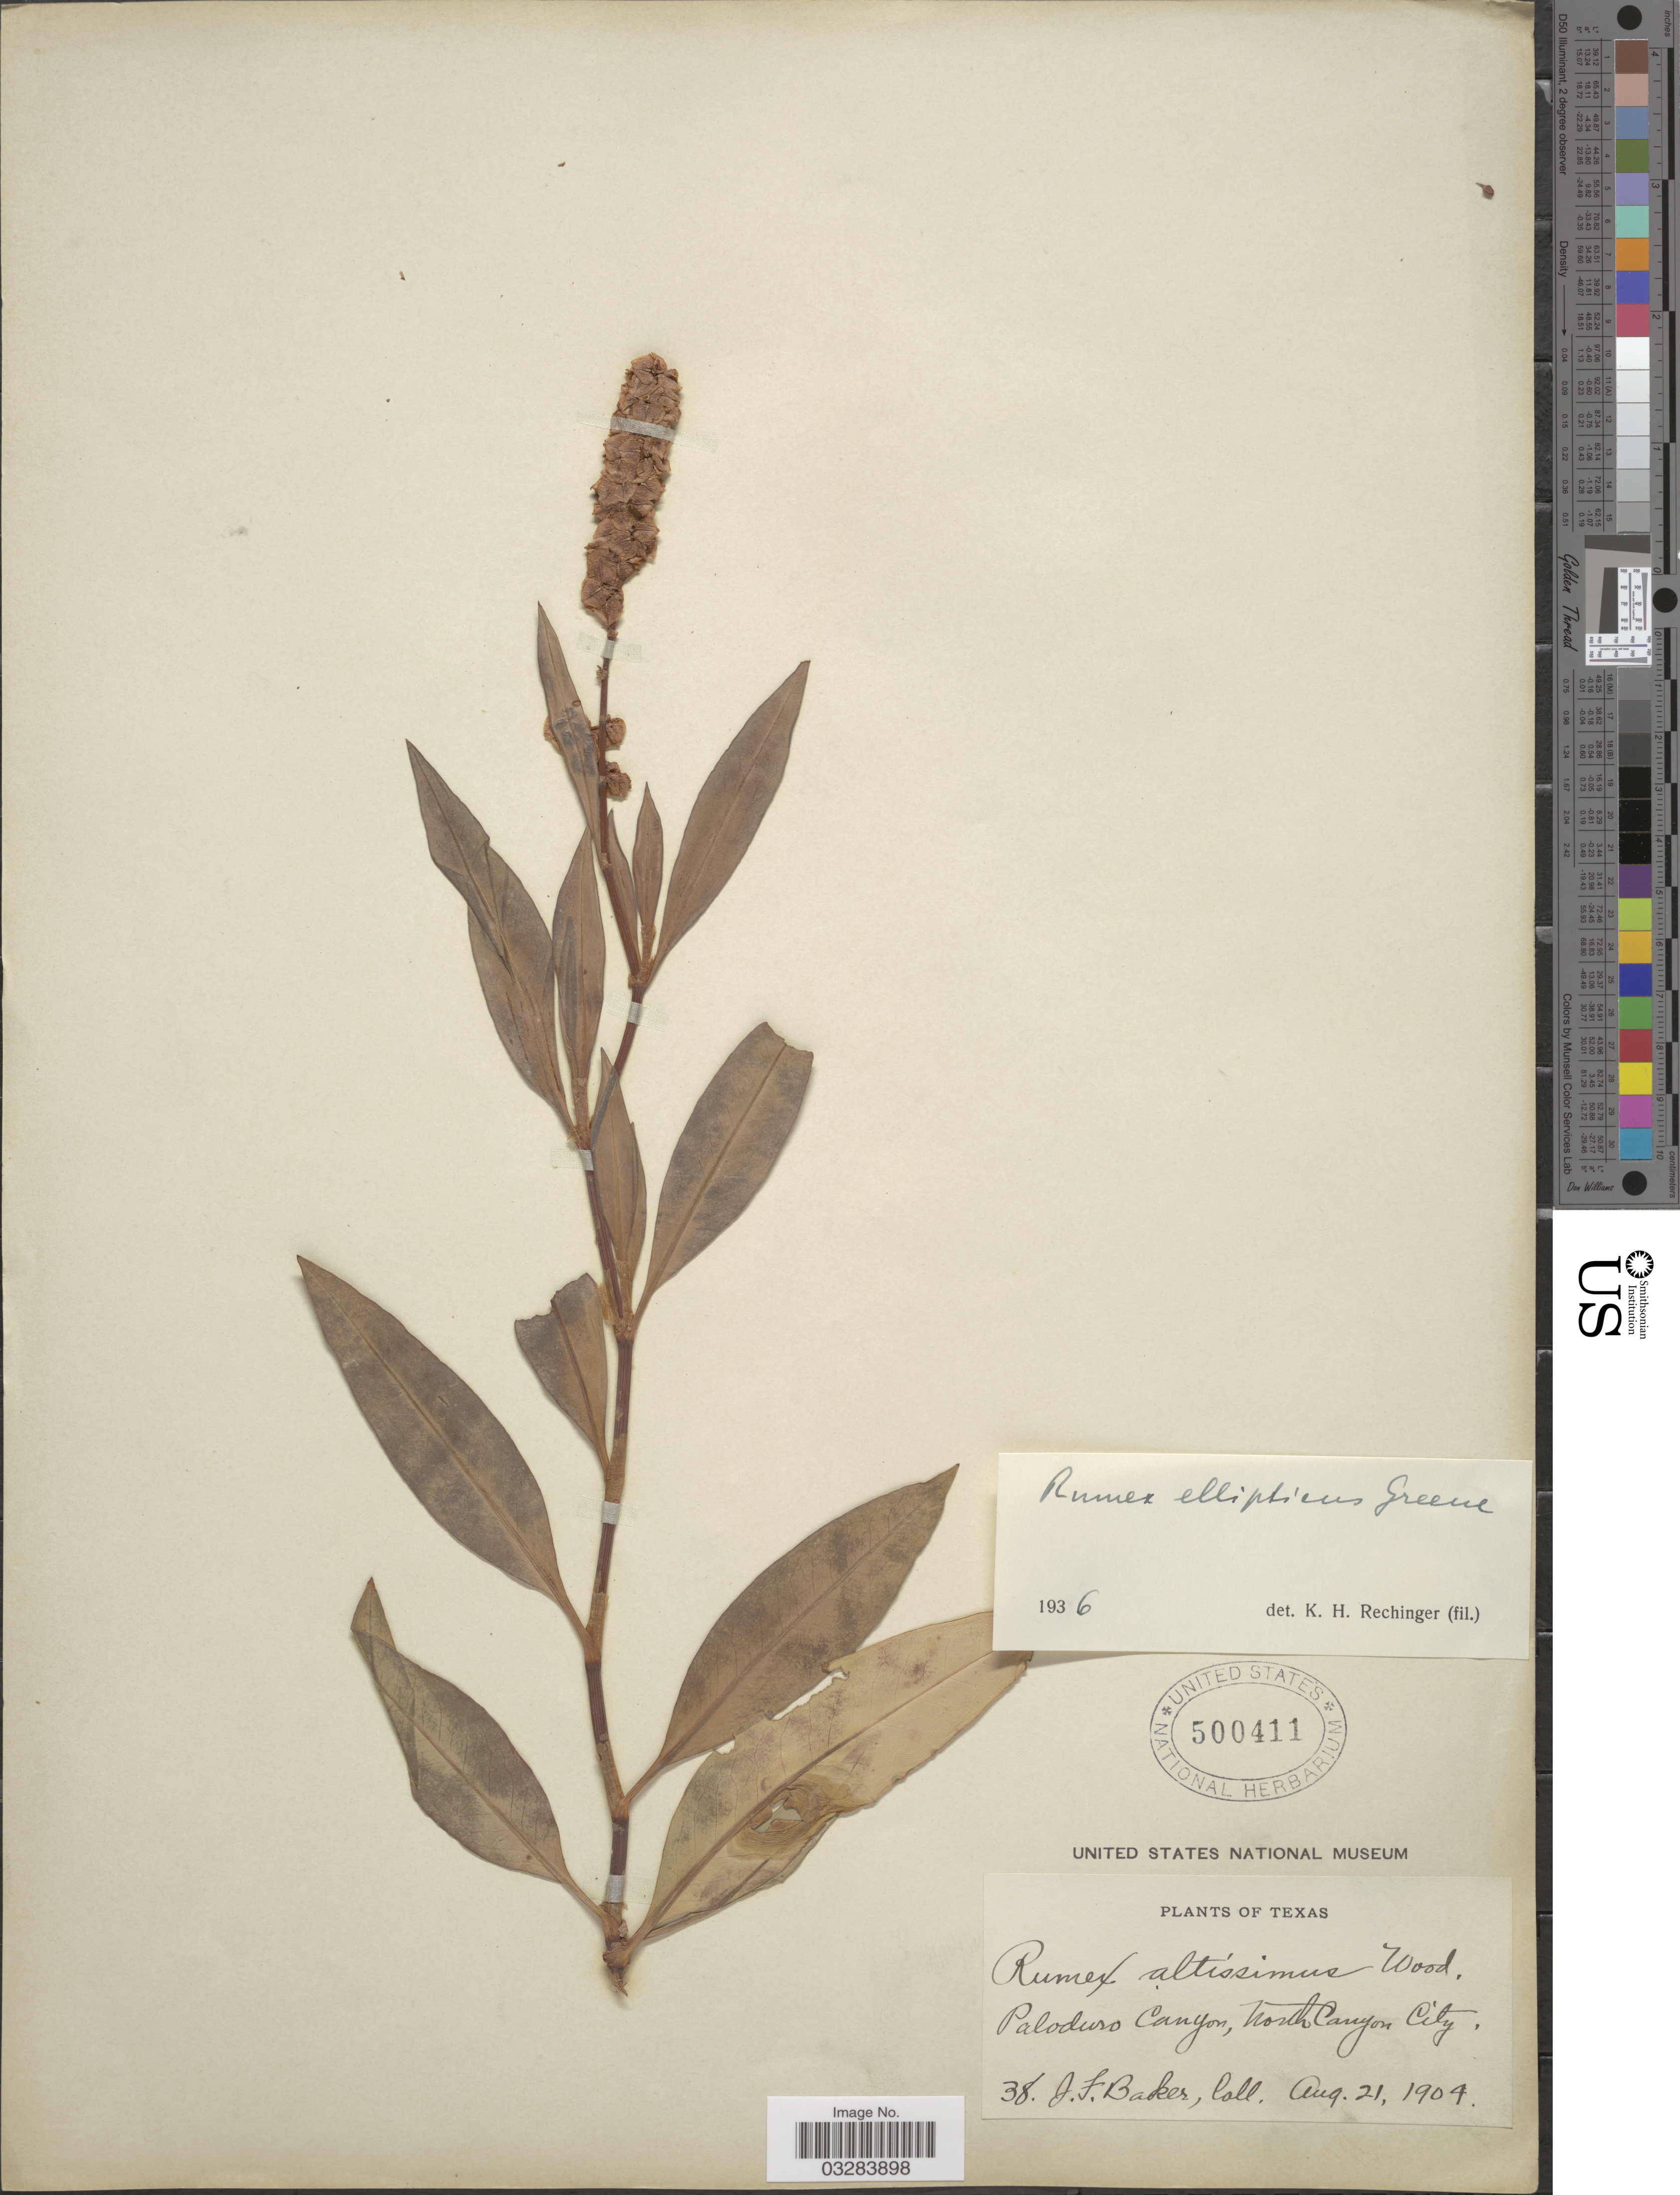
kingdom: Plantae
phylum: Tracheophyta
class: Magnoliopsida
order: Caryophyllales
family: Polygonaceae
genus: Rumex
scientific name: Rumex ellipticus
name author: Greene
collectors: J. F. Baker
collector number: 38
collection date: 1904-08-21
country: United States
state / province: Texas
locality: Paloduro Canyon, North Canyon City.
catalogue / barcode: US 500411